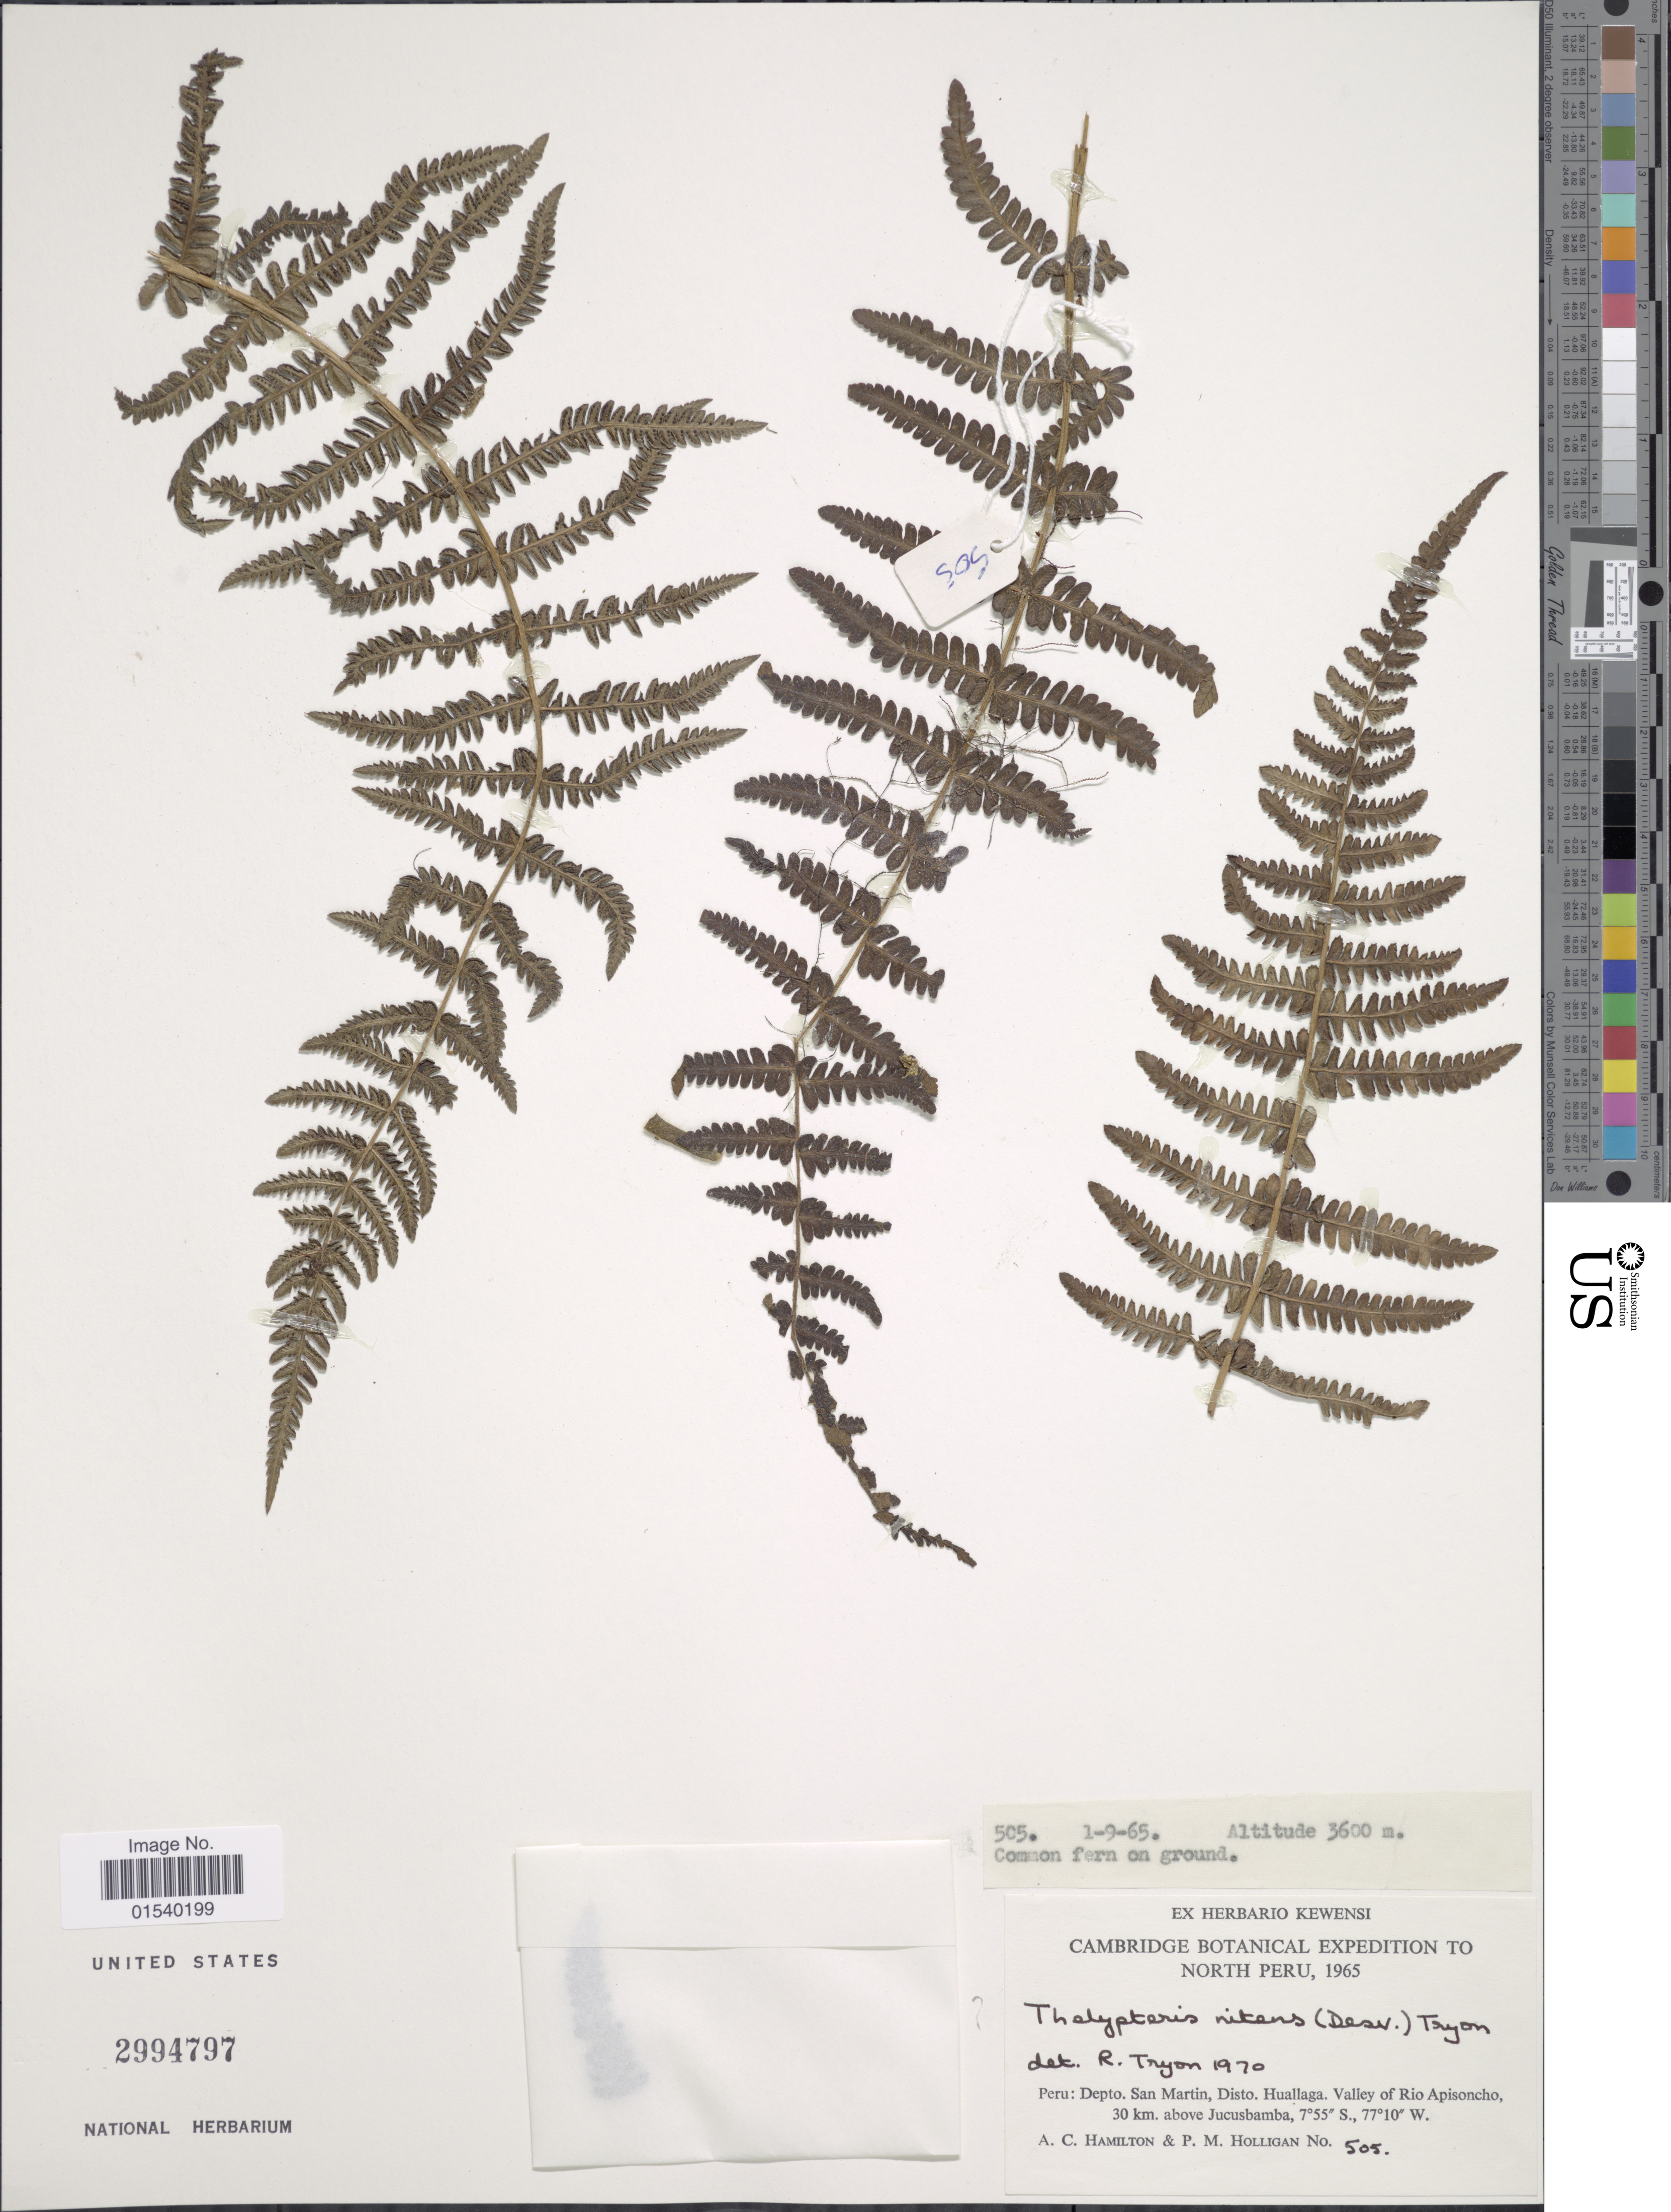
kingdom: Plantae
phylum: Tracheophyta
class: Polypodiopsida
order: Polypodiales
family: Thelypteridaceae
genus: Amauropelta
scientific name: Amauropelta nitens (Desv.) comb. nov., ined 2015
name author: (Desv.)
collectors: A. Hamilton & P. Holligan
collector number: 505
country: Peru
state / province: San Martín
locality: Depto San Martin, Dist Huallaga. Valley of Rio Apisoncho, 30 km. above Jucusbamba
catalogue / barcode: US 2994797